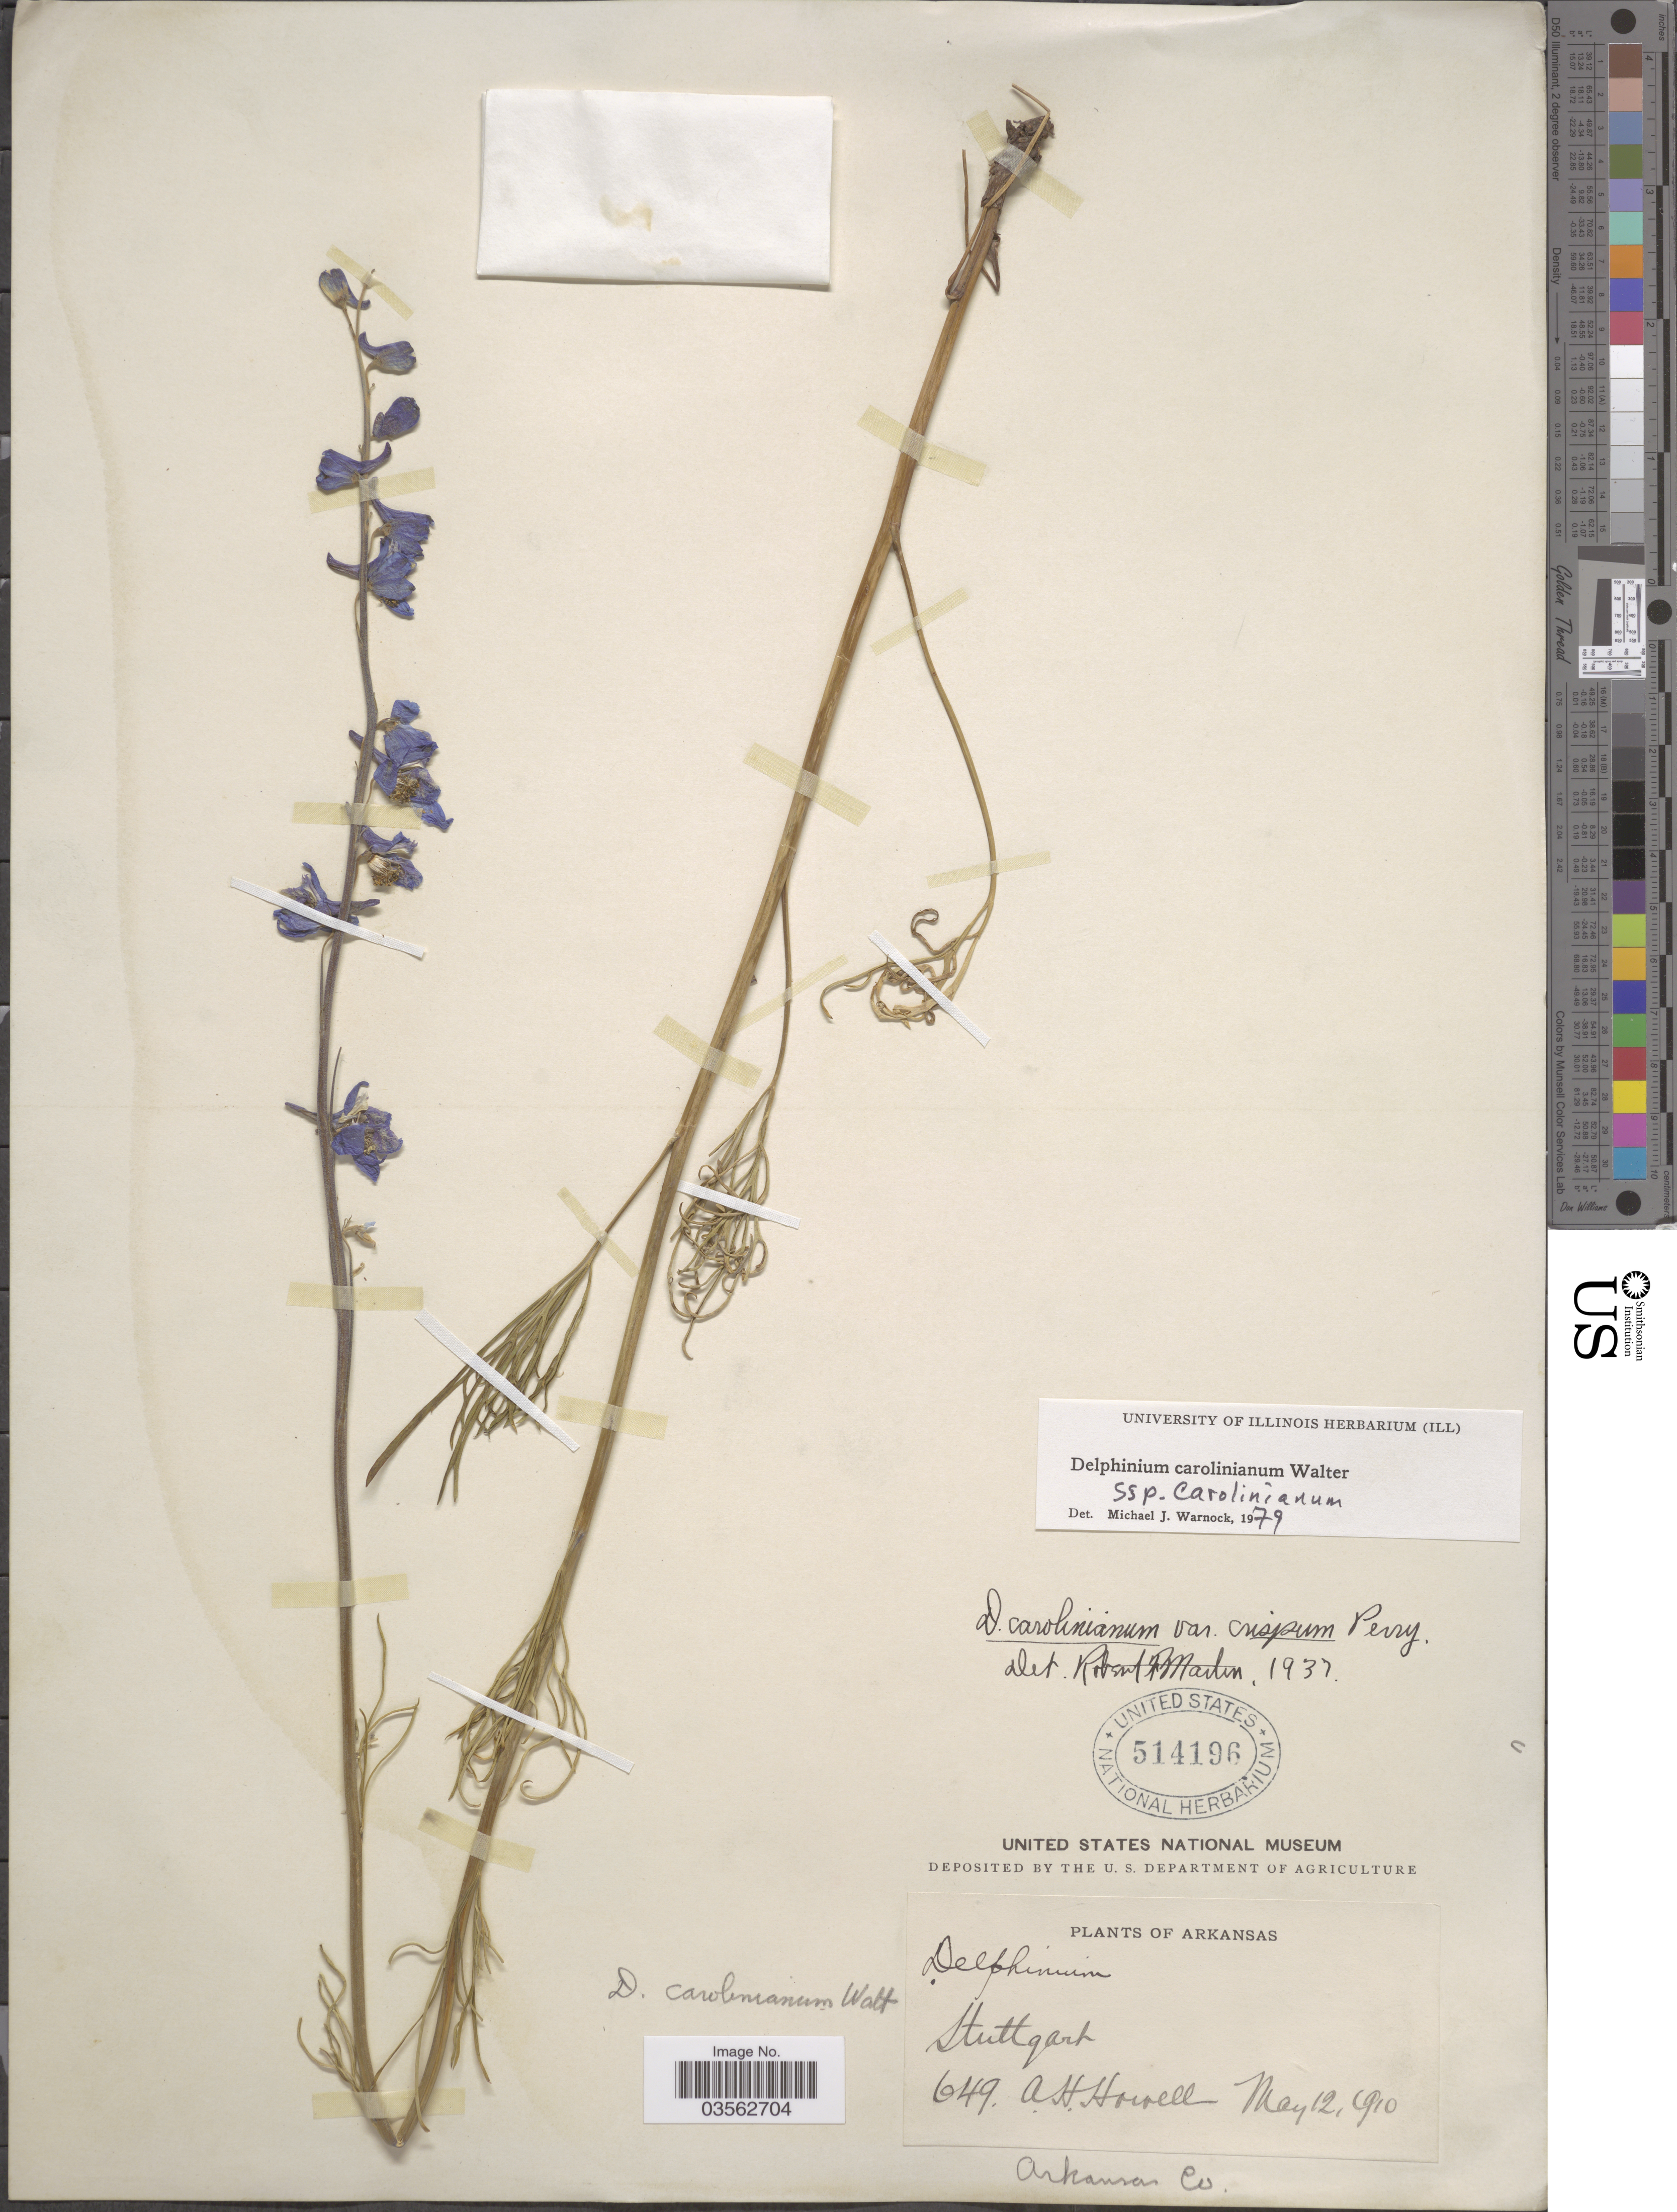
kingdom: Plantae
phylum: Tracheophyta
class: Magnoliopsida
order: Ranunculales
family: Ranunculaceae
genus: Delphinium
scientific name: Delphinium carolinianum subsp. carolinianum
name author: Walter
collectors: A. Howell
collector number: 649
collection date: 1910-05-12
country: United States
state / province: Arkansas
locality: Stuttgart. Arkansas Co.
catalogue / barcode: US 514196